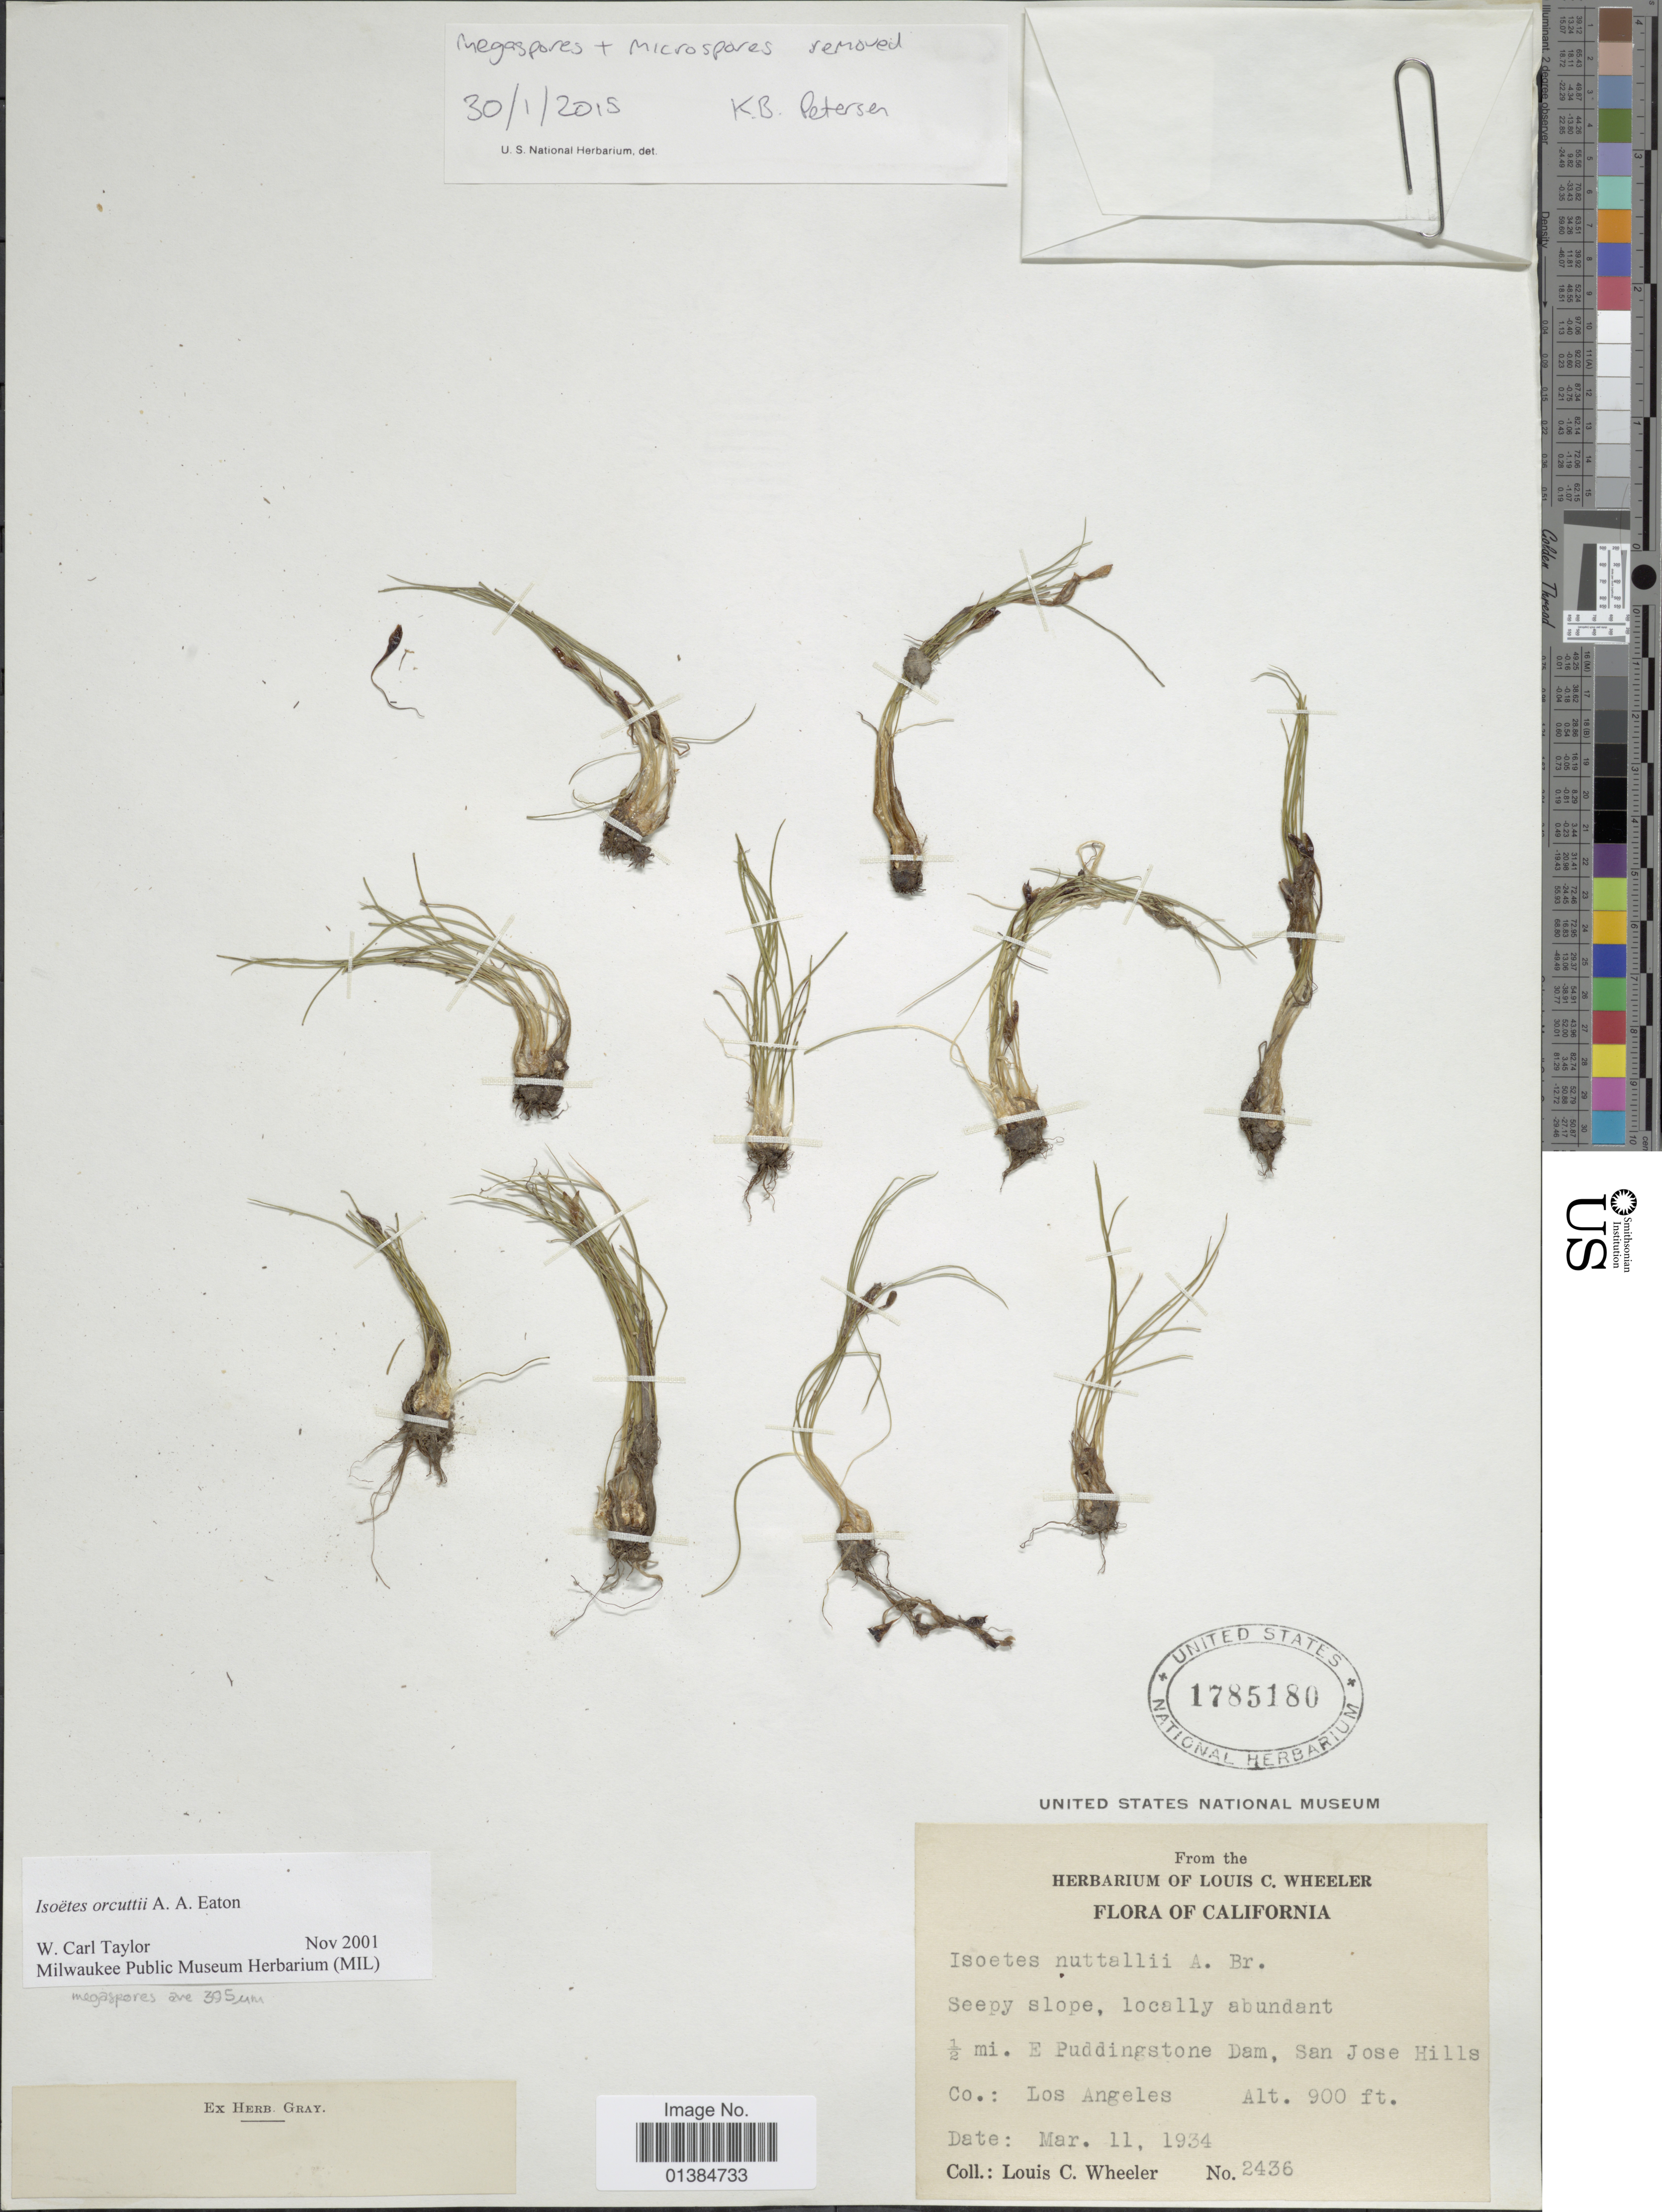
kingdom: Plantae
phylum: Tracheophyta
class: Lycopodiopsida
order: Isoetales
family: Isoetaceae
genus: Isoetes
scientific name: Isoetes orcuttii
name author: A.A. Eaton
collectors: L. C. Wheeler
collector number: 2436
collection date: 1934-03-11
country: United States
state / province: California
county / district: Los Angeles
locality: ½ mi. E Puddingstone Dam, San Jose Hills. Co.: Los Angeles.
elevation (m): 274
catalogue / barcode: US 1785180